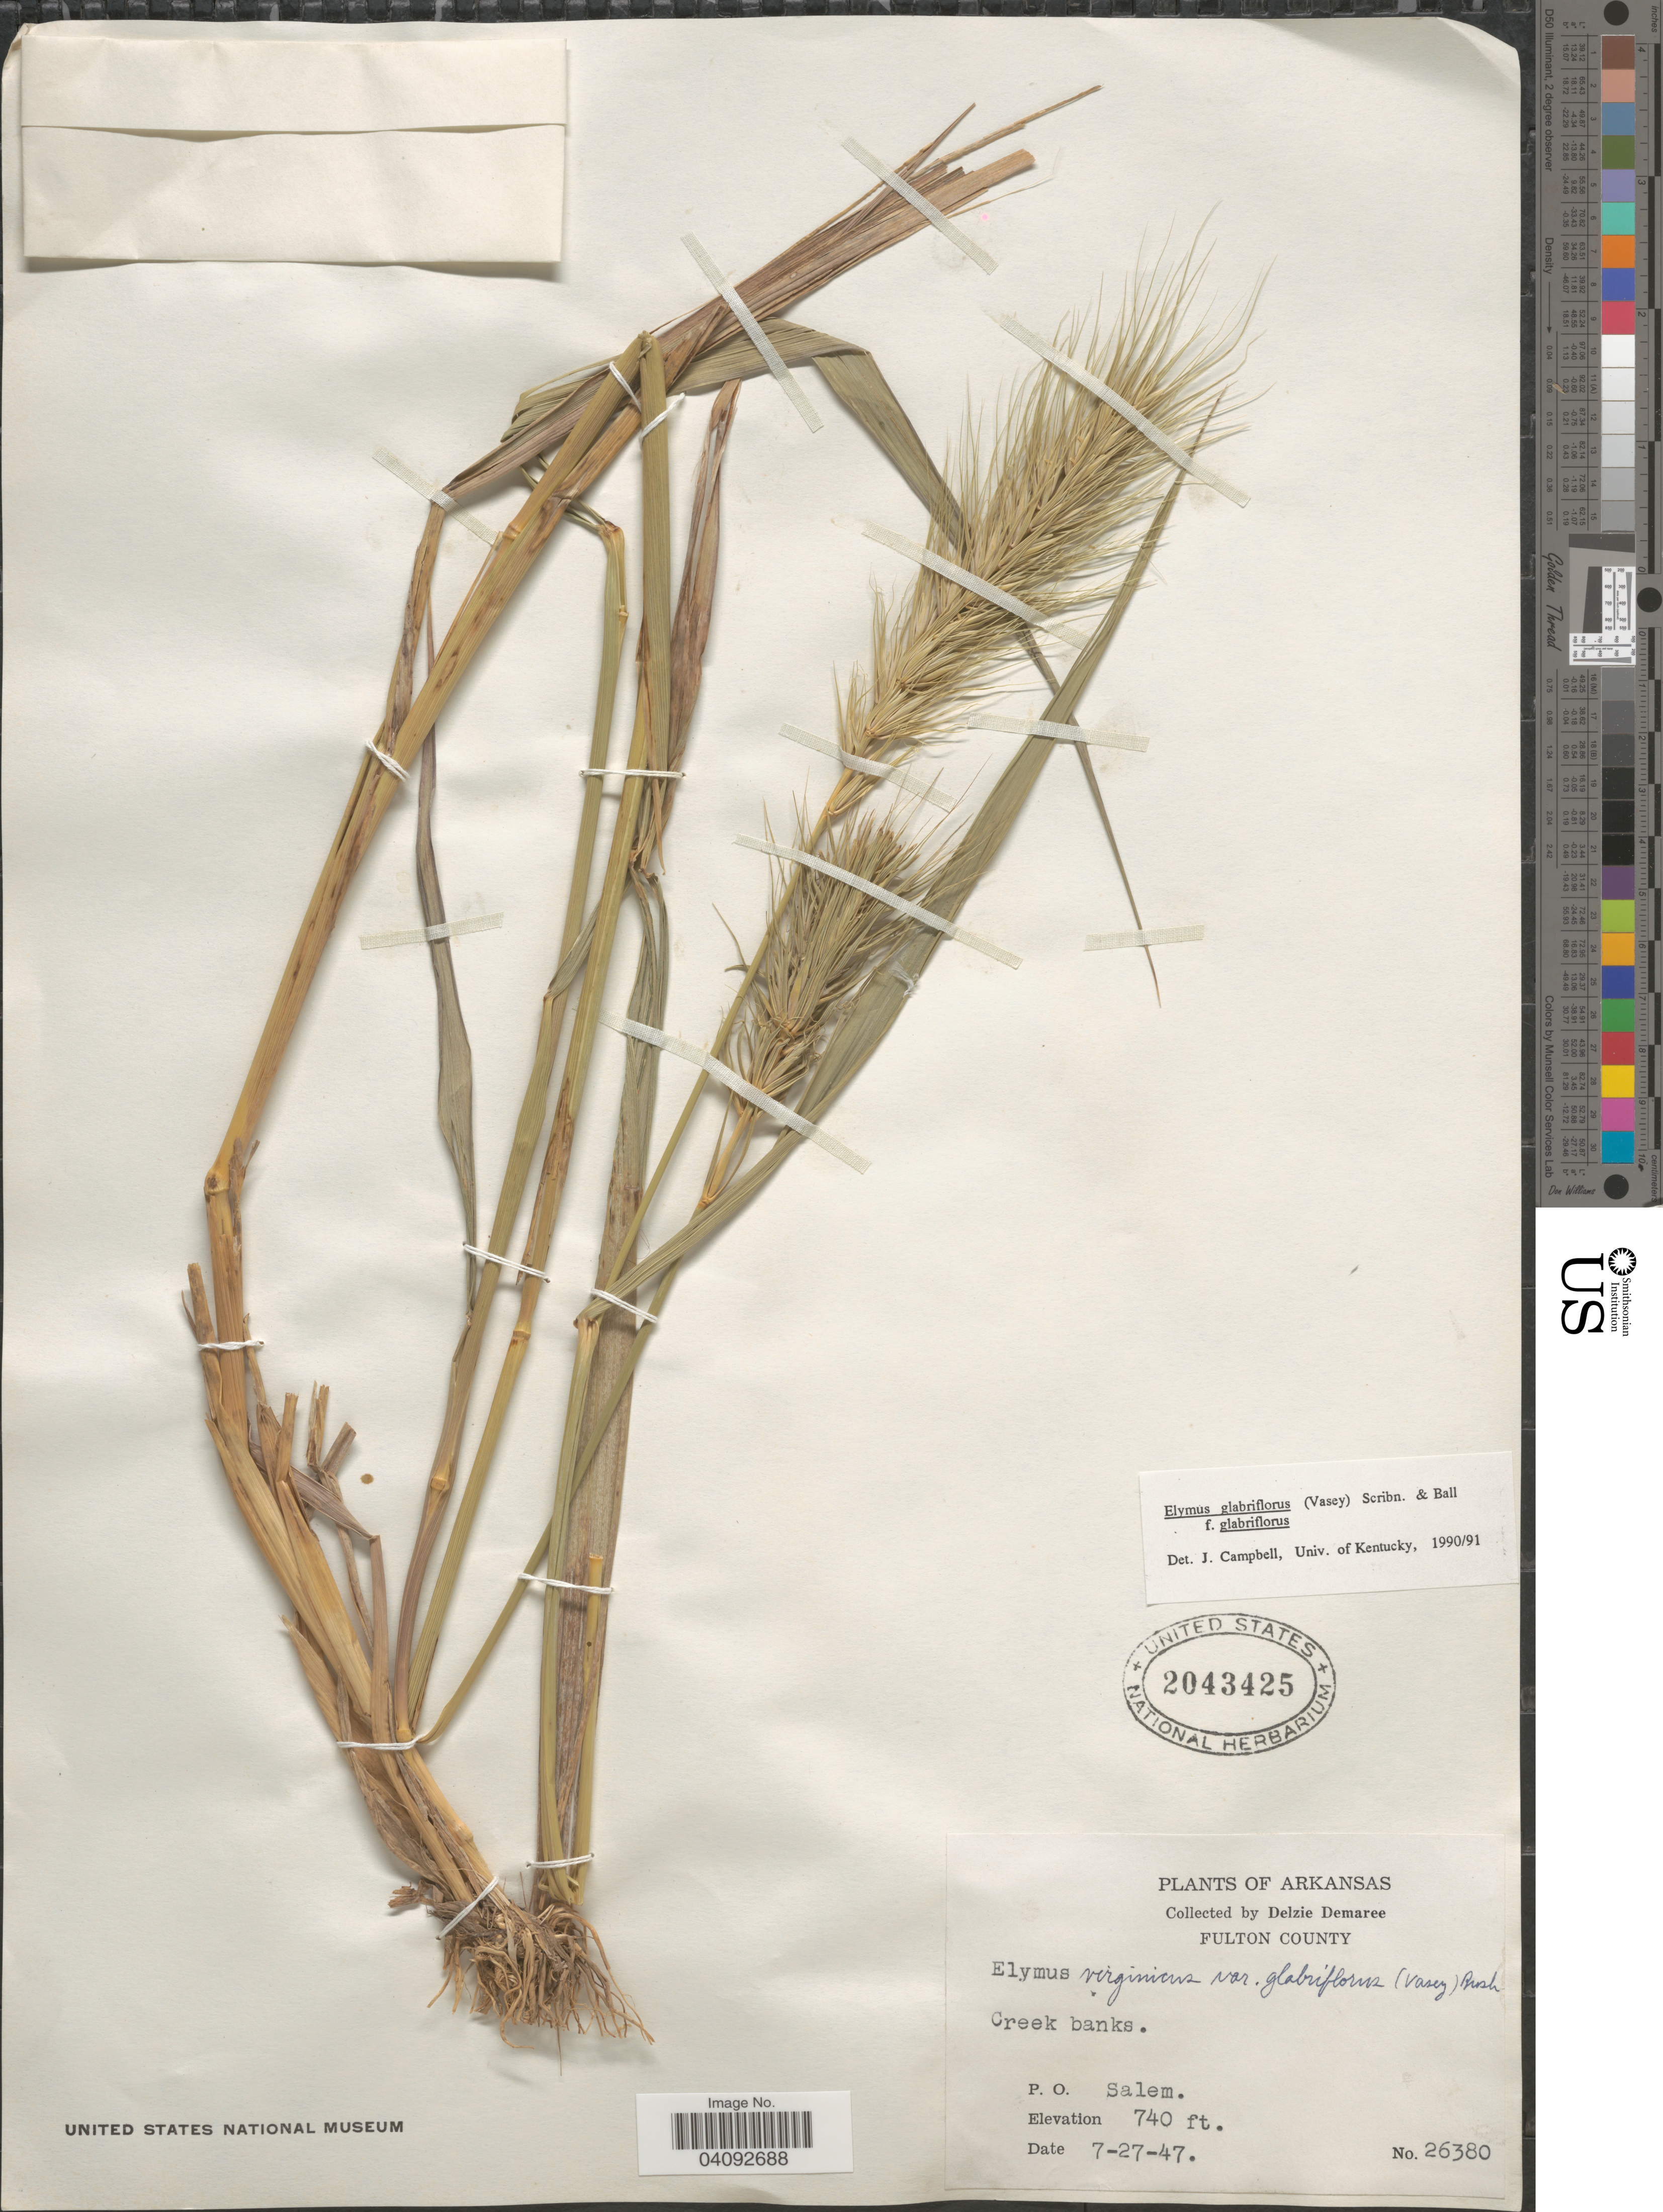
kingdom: Plantae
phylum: Tracheophyta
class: Liliopsida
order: Poales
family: Poaceae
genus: Elymus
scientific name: Elymus glabriflorus var. glabriflorus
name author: (Vasey ex L.H. Dewey) Scribn. & C.R. Ball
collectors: D. Demaree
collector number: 26380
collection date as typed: Transcribed d/m/y: 27/7/47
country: United States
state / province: Arkansas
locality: Flton County. Creek banks. P.O. Salem.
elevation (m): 226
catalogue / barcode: US 2043425